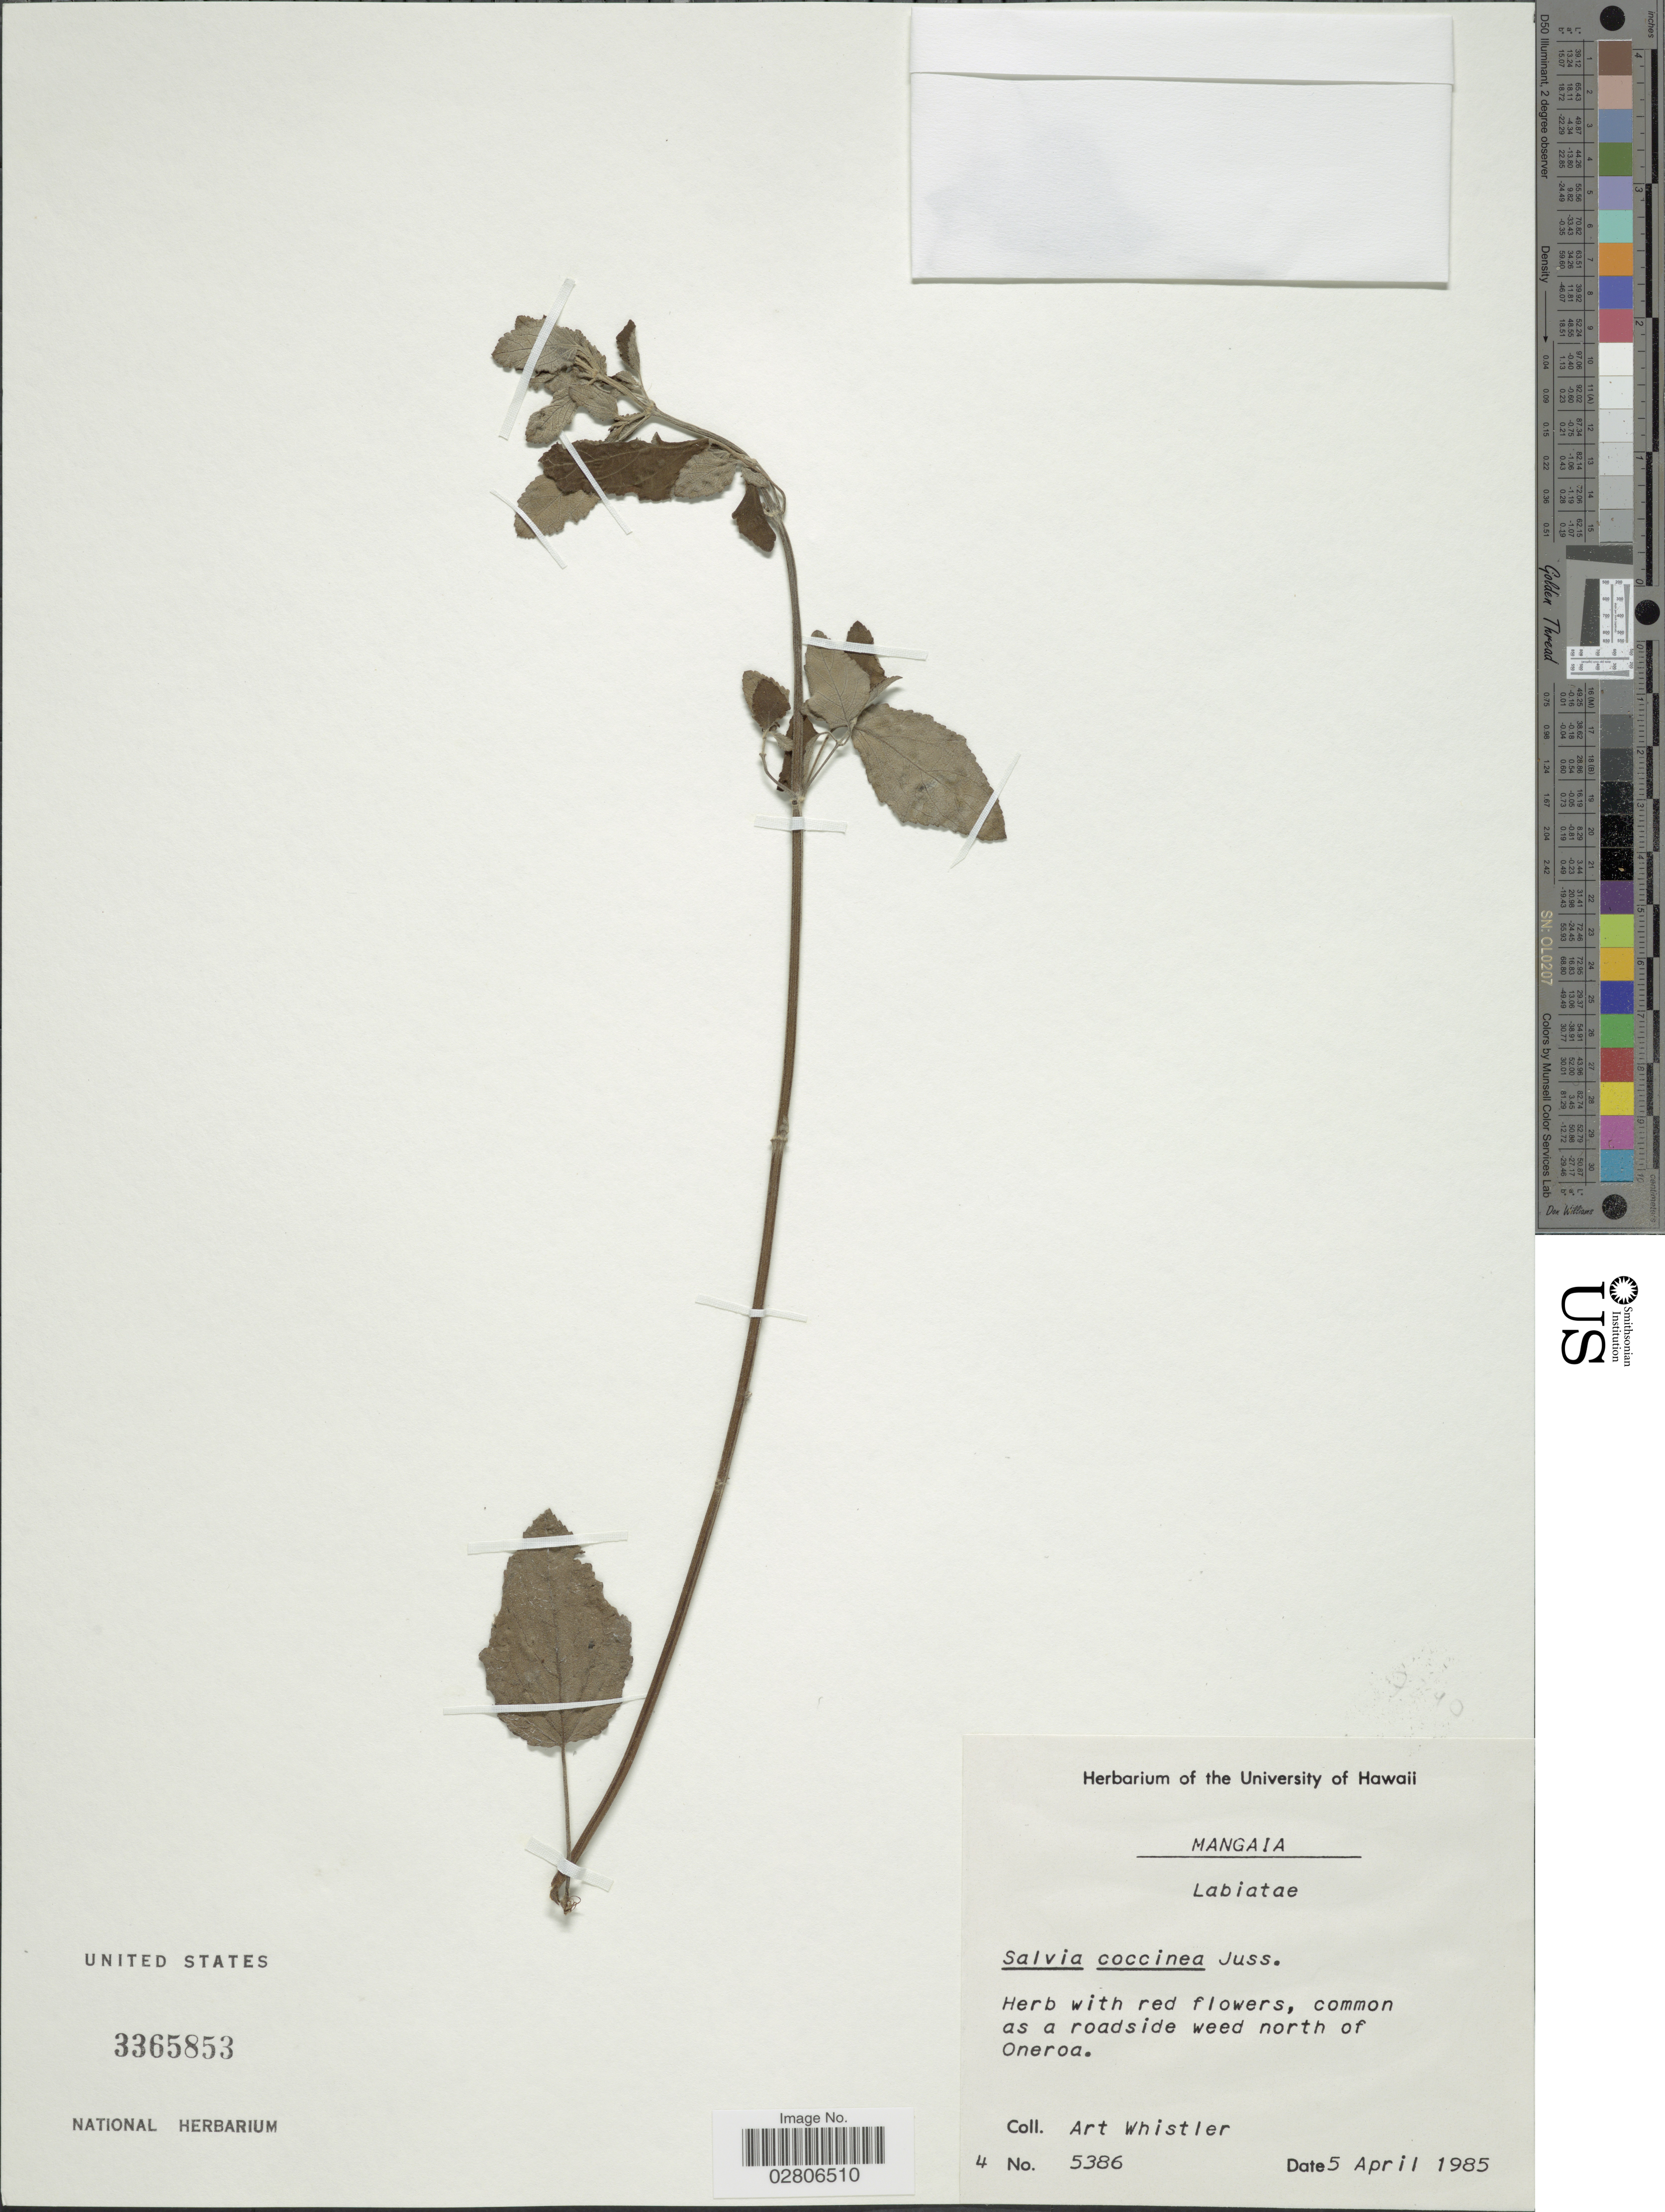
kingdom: Plantae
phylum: Tracheophyta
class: Magnoliopsida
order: Lamiales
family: Lamiaceae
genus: Salvia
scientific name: Salvia coccinea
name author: Etlinger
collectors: A. Whistler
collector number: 5386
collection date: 1985-04-05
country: Cook Islands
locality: Mangaia, north of Oneroa.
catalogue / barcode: US 3365853